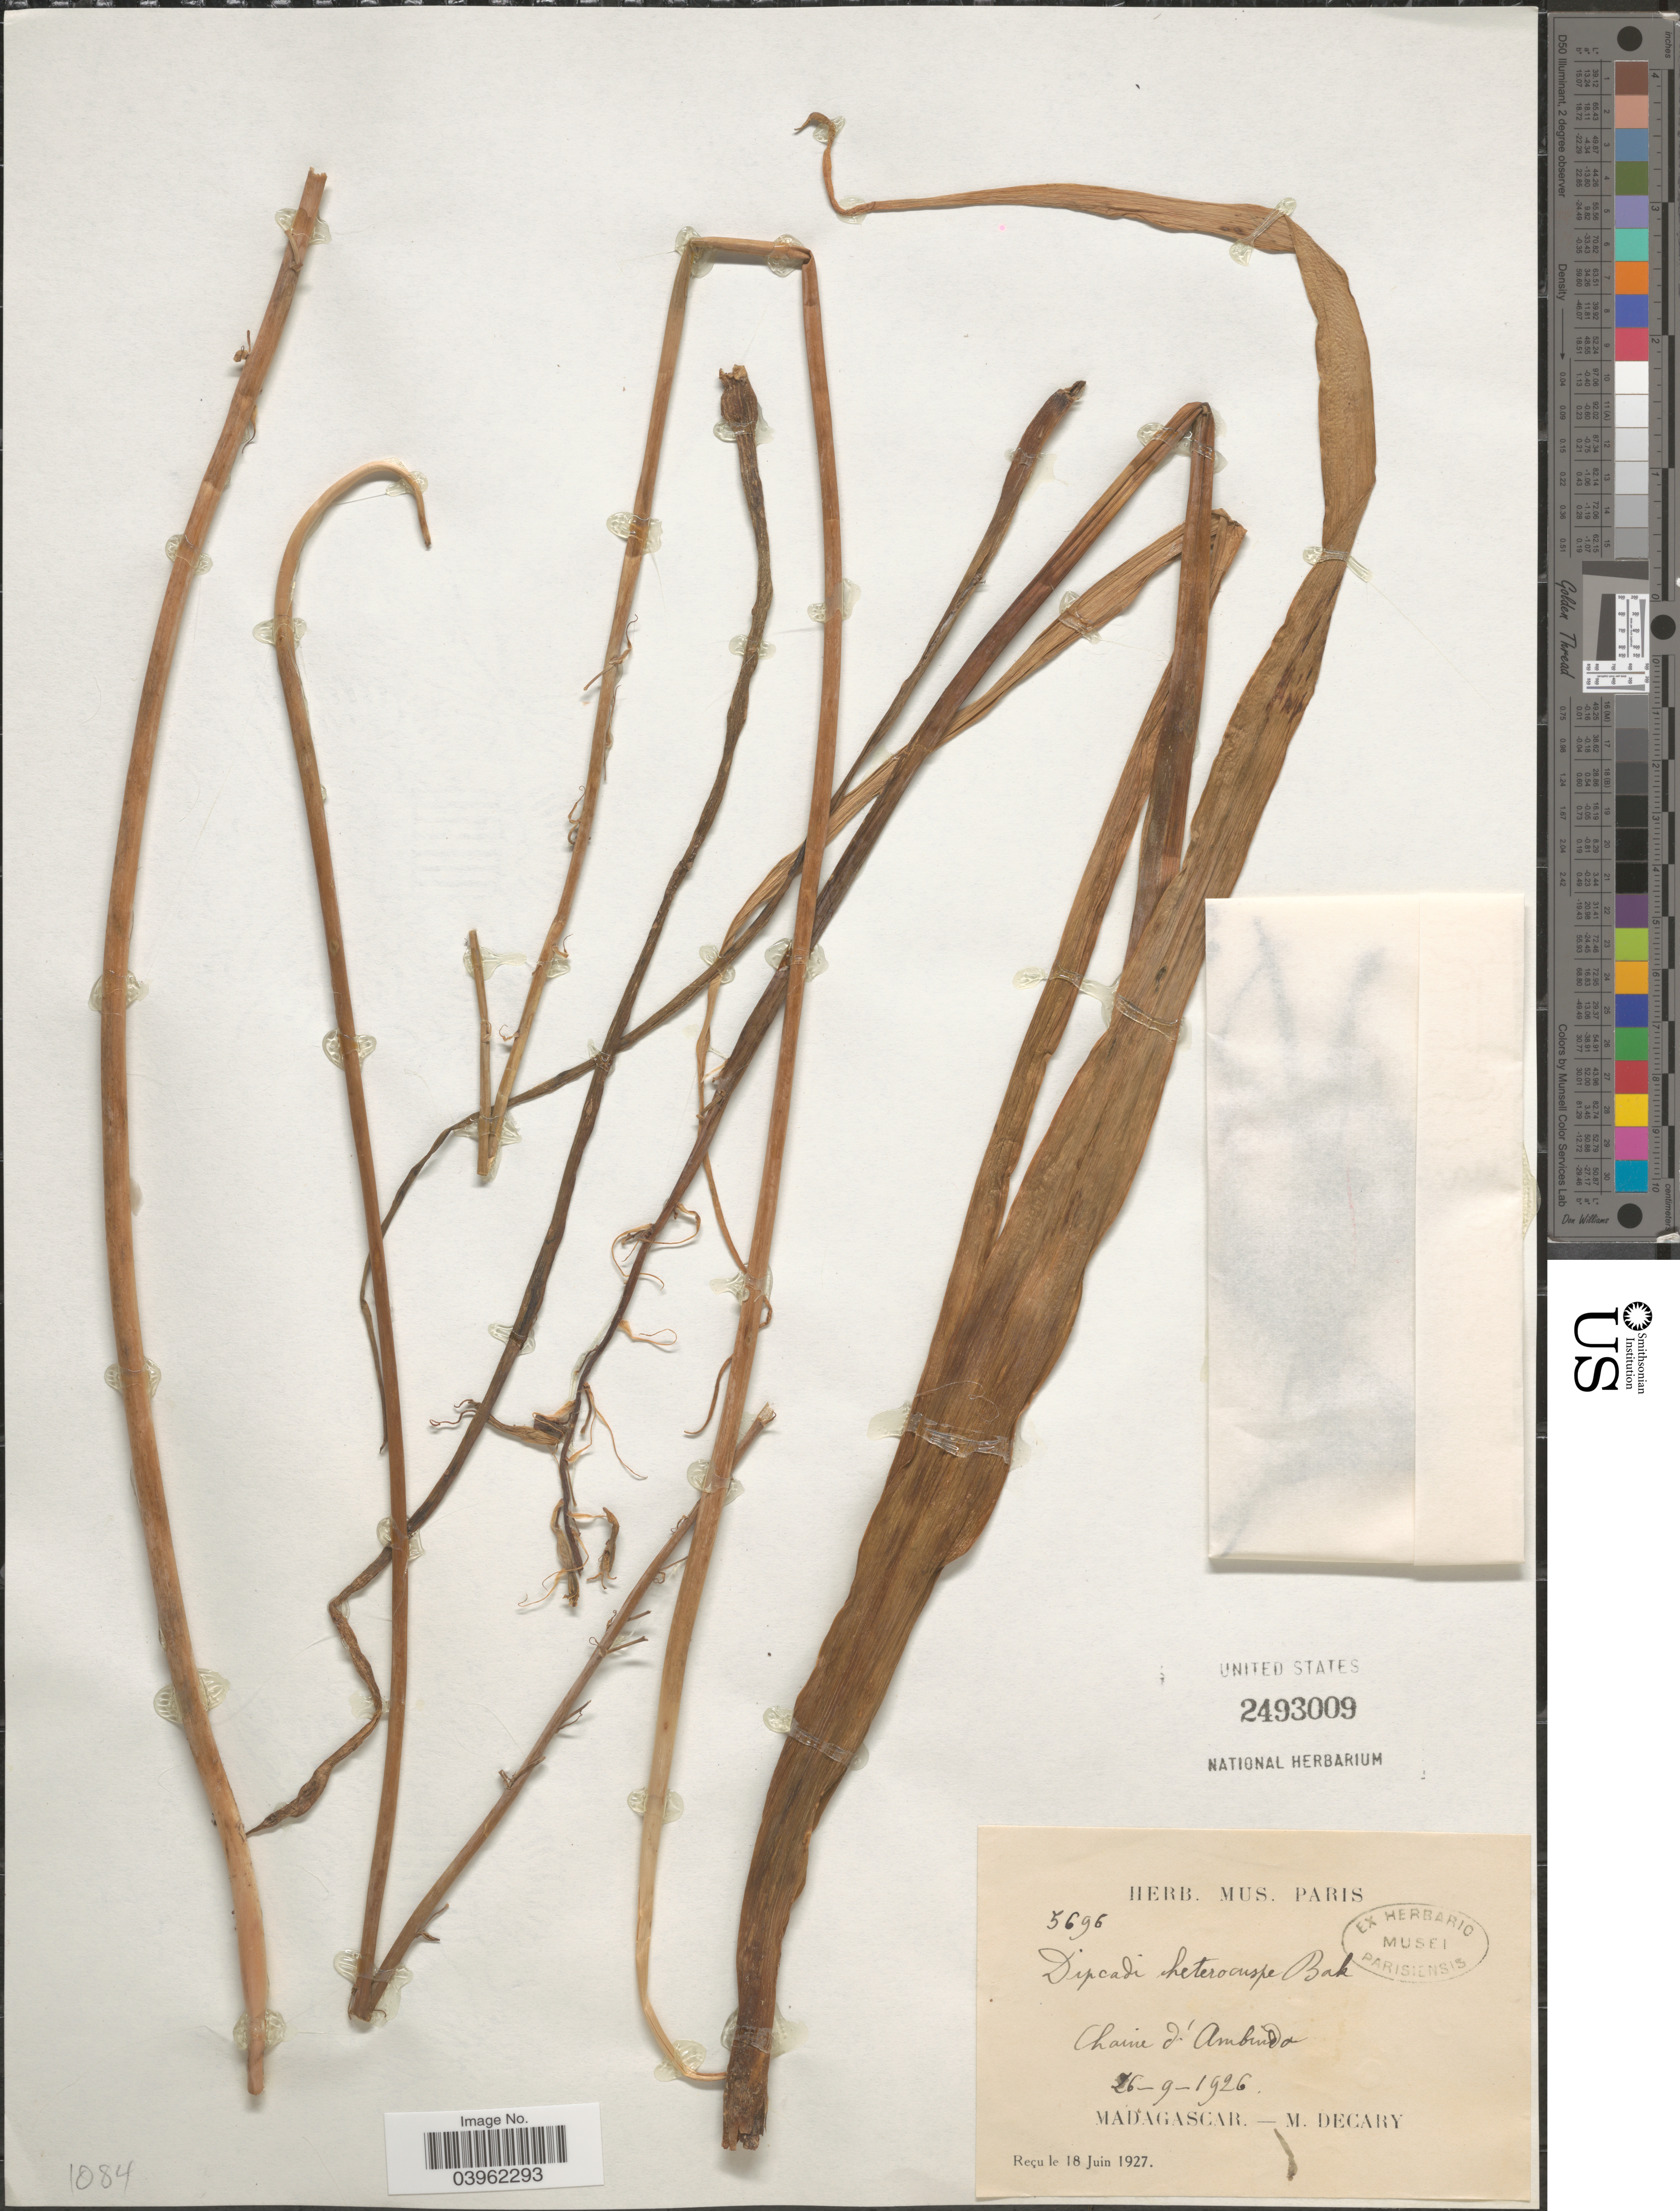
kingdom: Plantae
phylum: Tracheophyta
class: Liliopsida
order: Asparagales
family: Asparagaceae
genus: Dipcadi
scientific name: Dipcadi heterocuspe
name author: Baker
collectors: R. Decary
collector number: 5696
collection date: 1926-09-26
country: Madagascar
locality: Chaine d'Ambinda.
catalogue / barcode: US 2493009